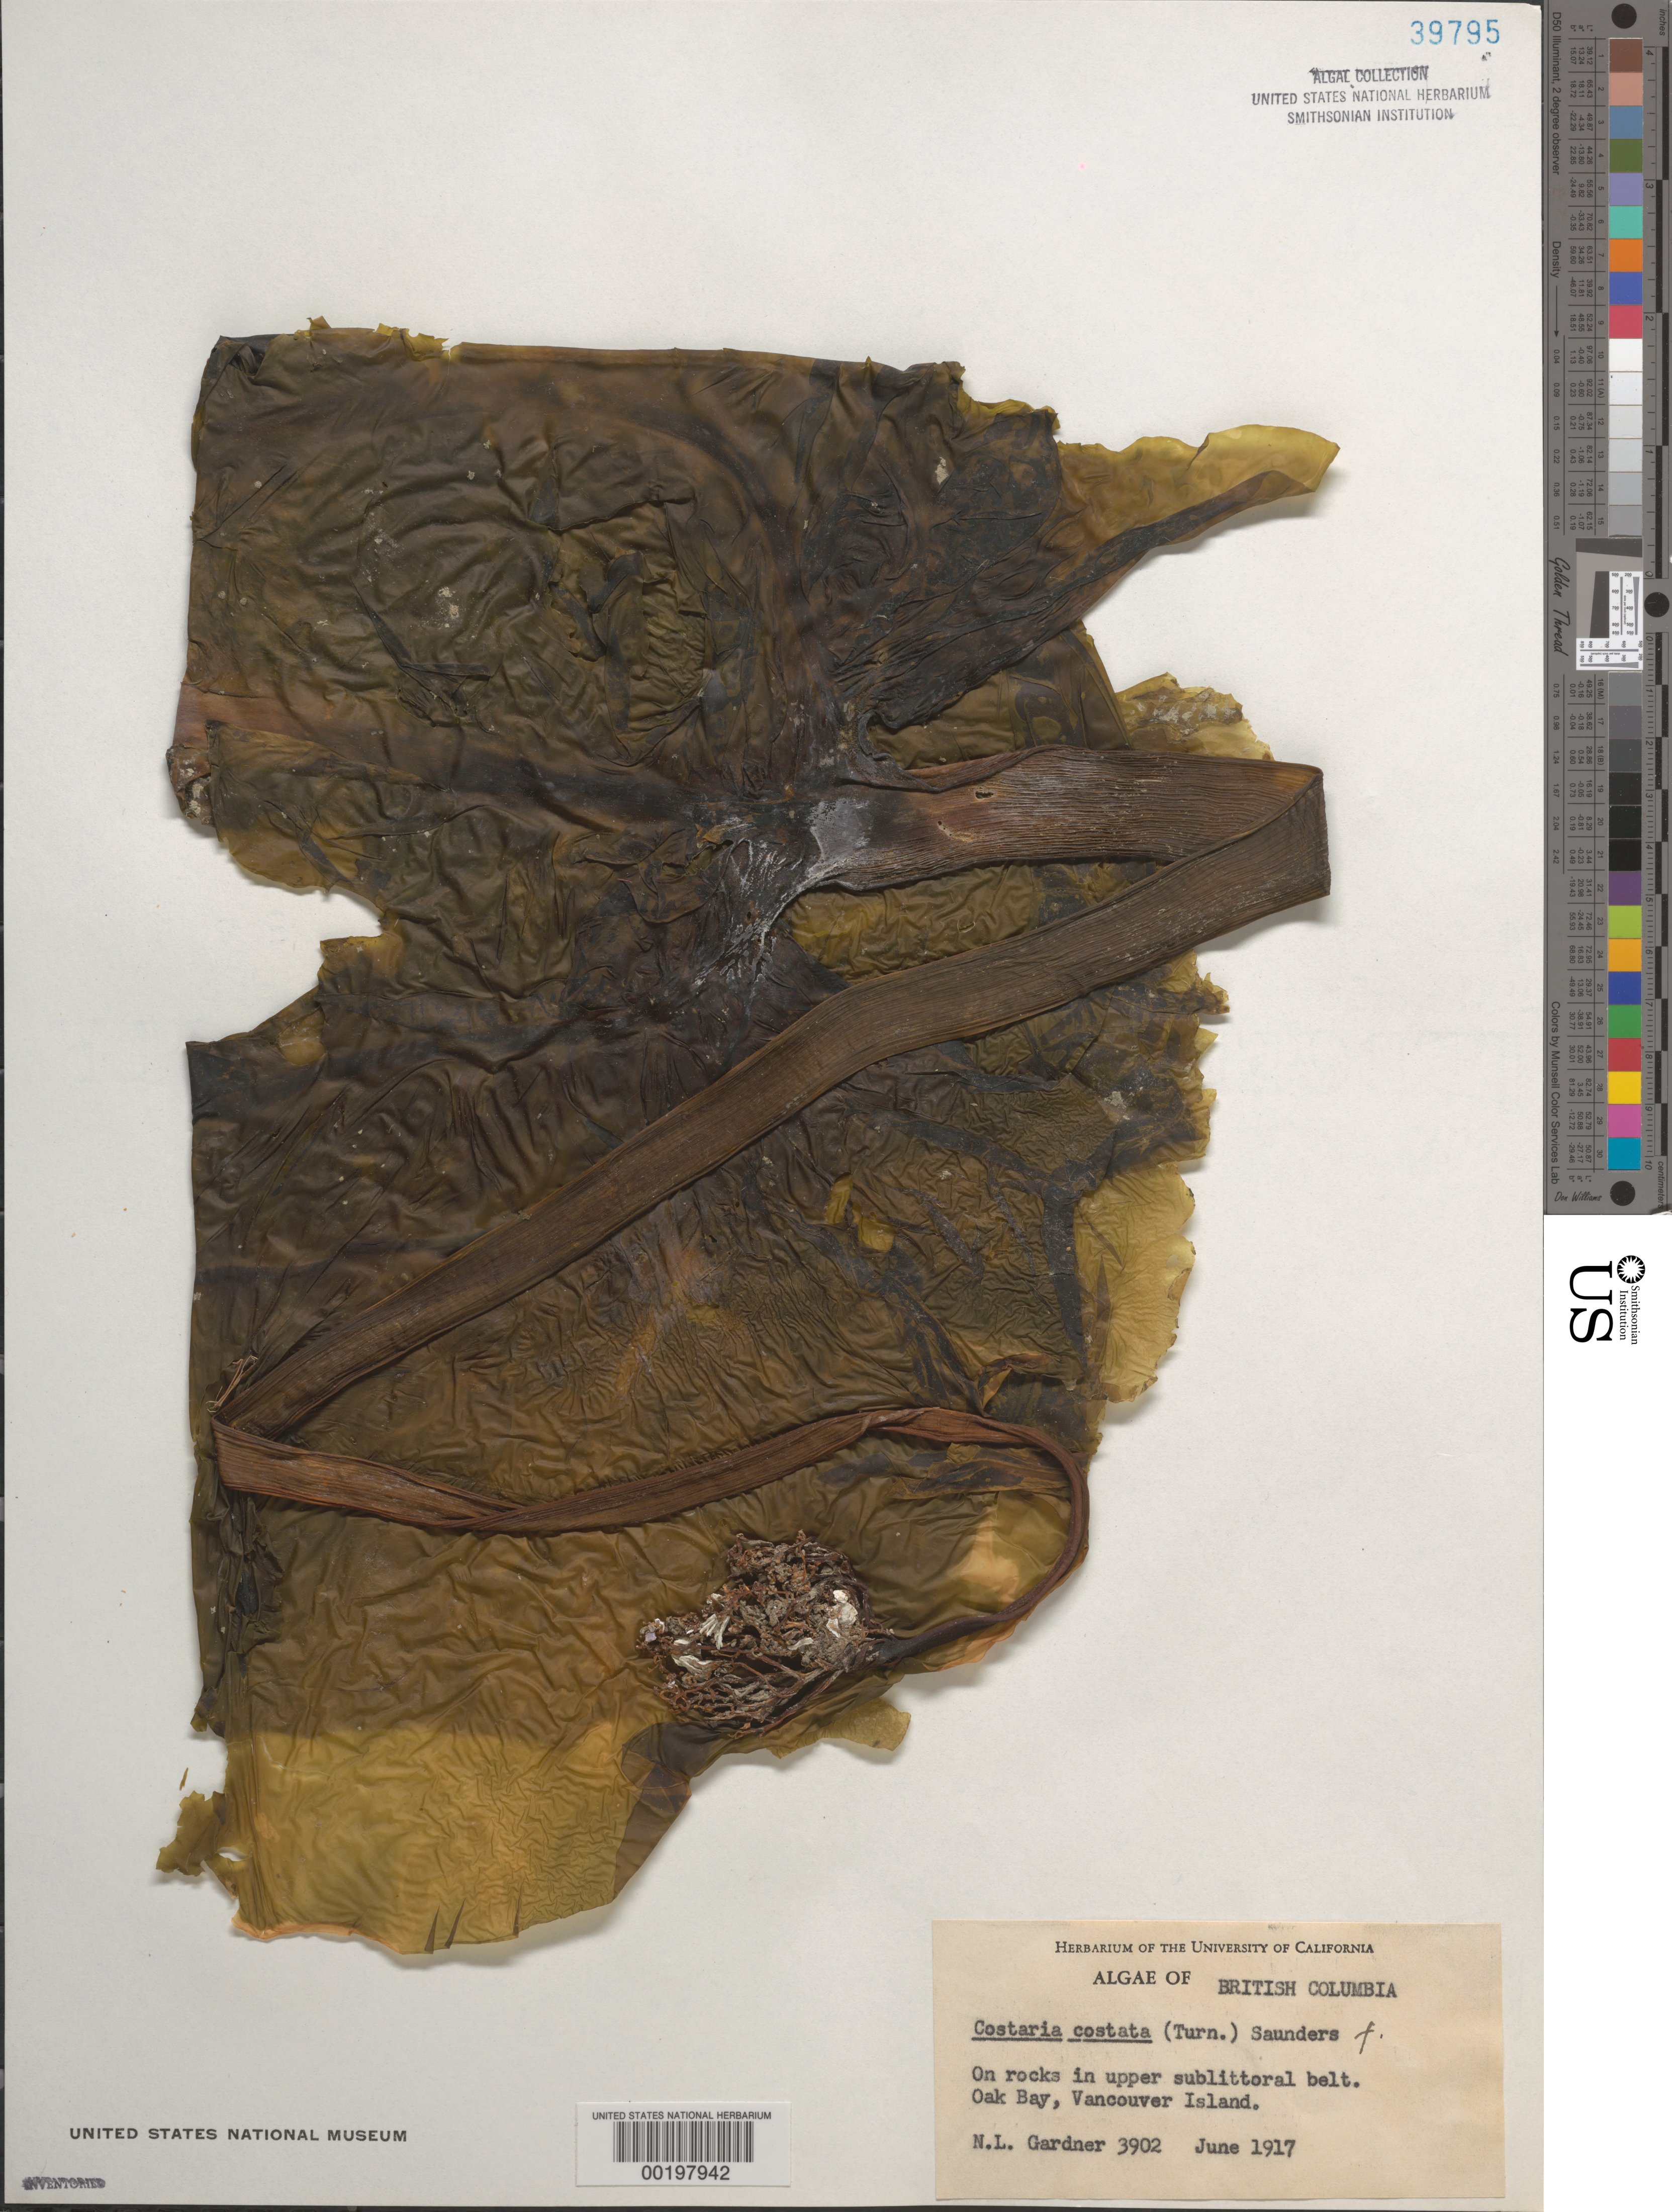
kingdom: Chromista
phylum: Ochrophyta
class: Phaeophyceae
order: Laminariales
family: Costariaceae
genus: Costaria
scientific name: Costaria costata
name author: (C. Agardh) D.A. Saunders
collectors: N. Gardner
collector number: NLG 3902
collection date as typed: Jun 1917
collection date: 1917-06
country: Canada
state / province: British Columbia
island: Vancouver Island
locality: Oak Bay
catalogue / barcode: US 39795